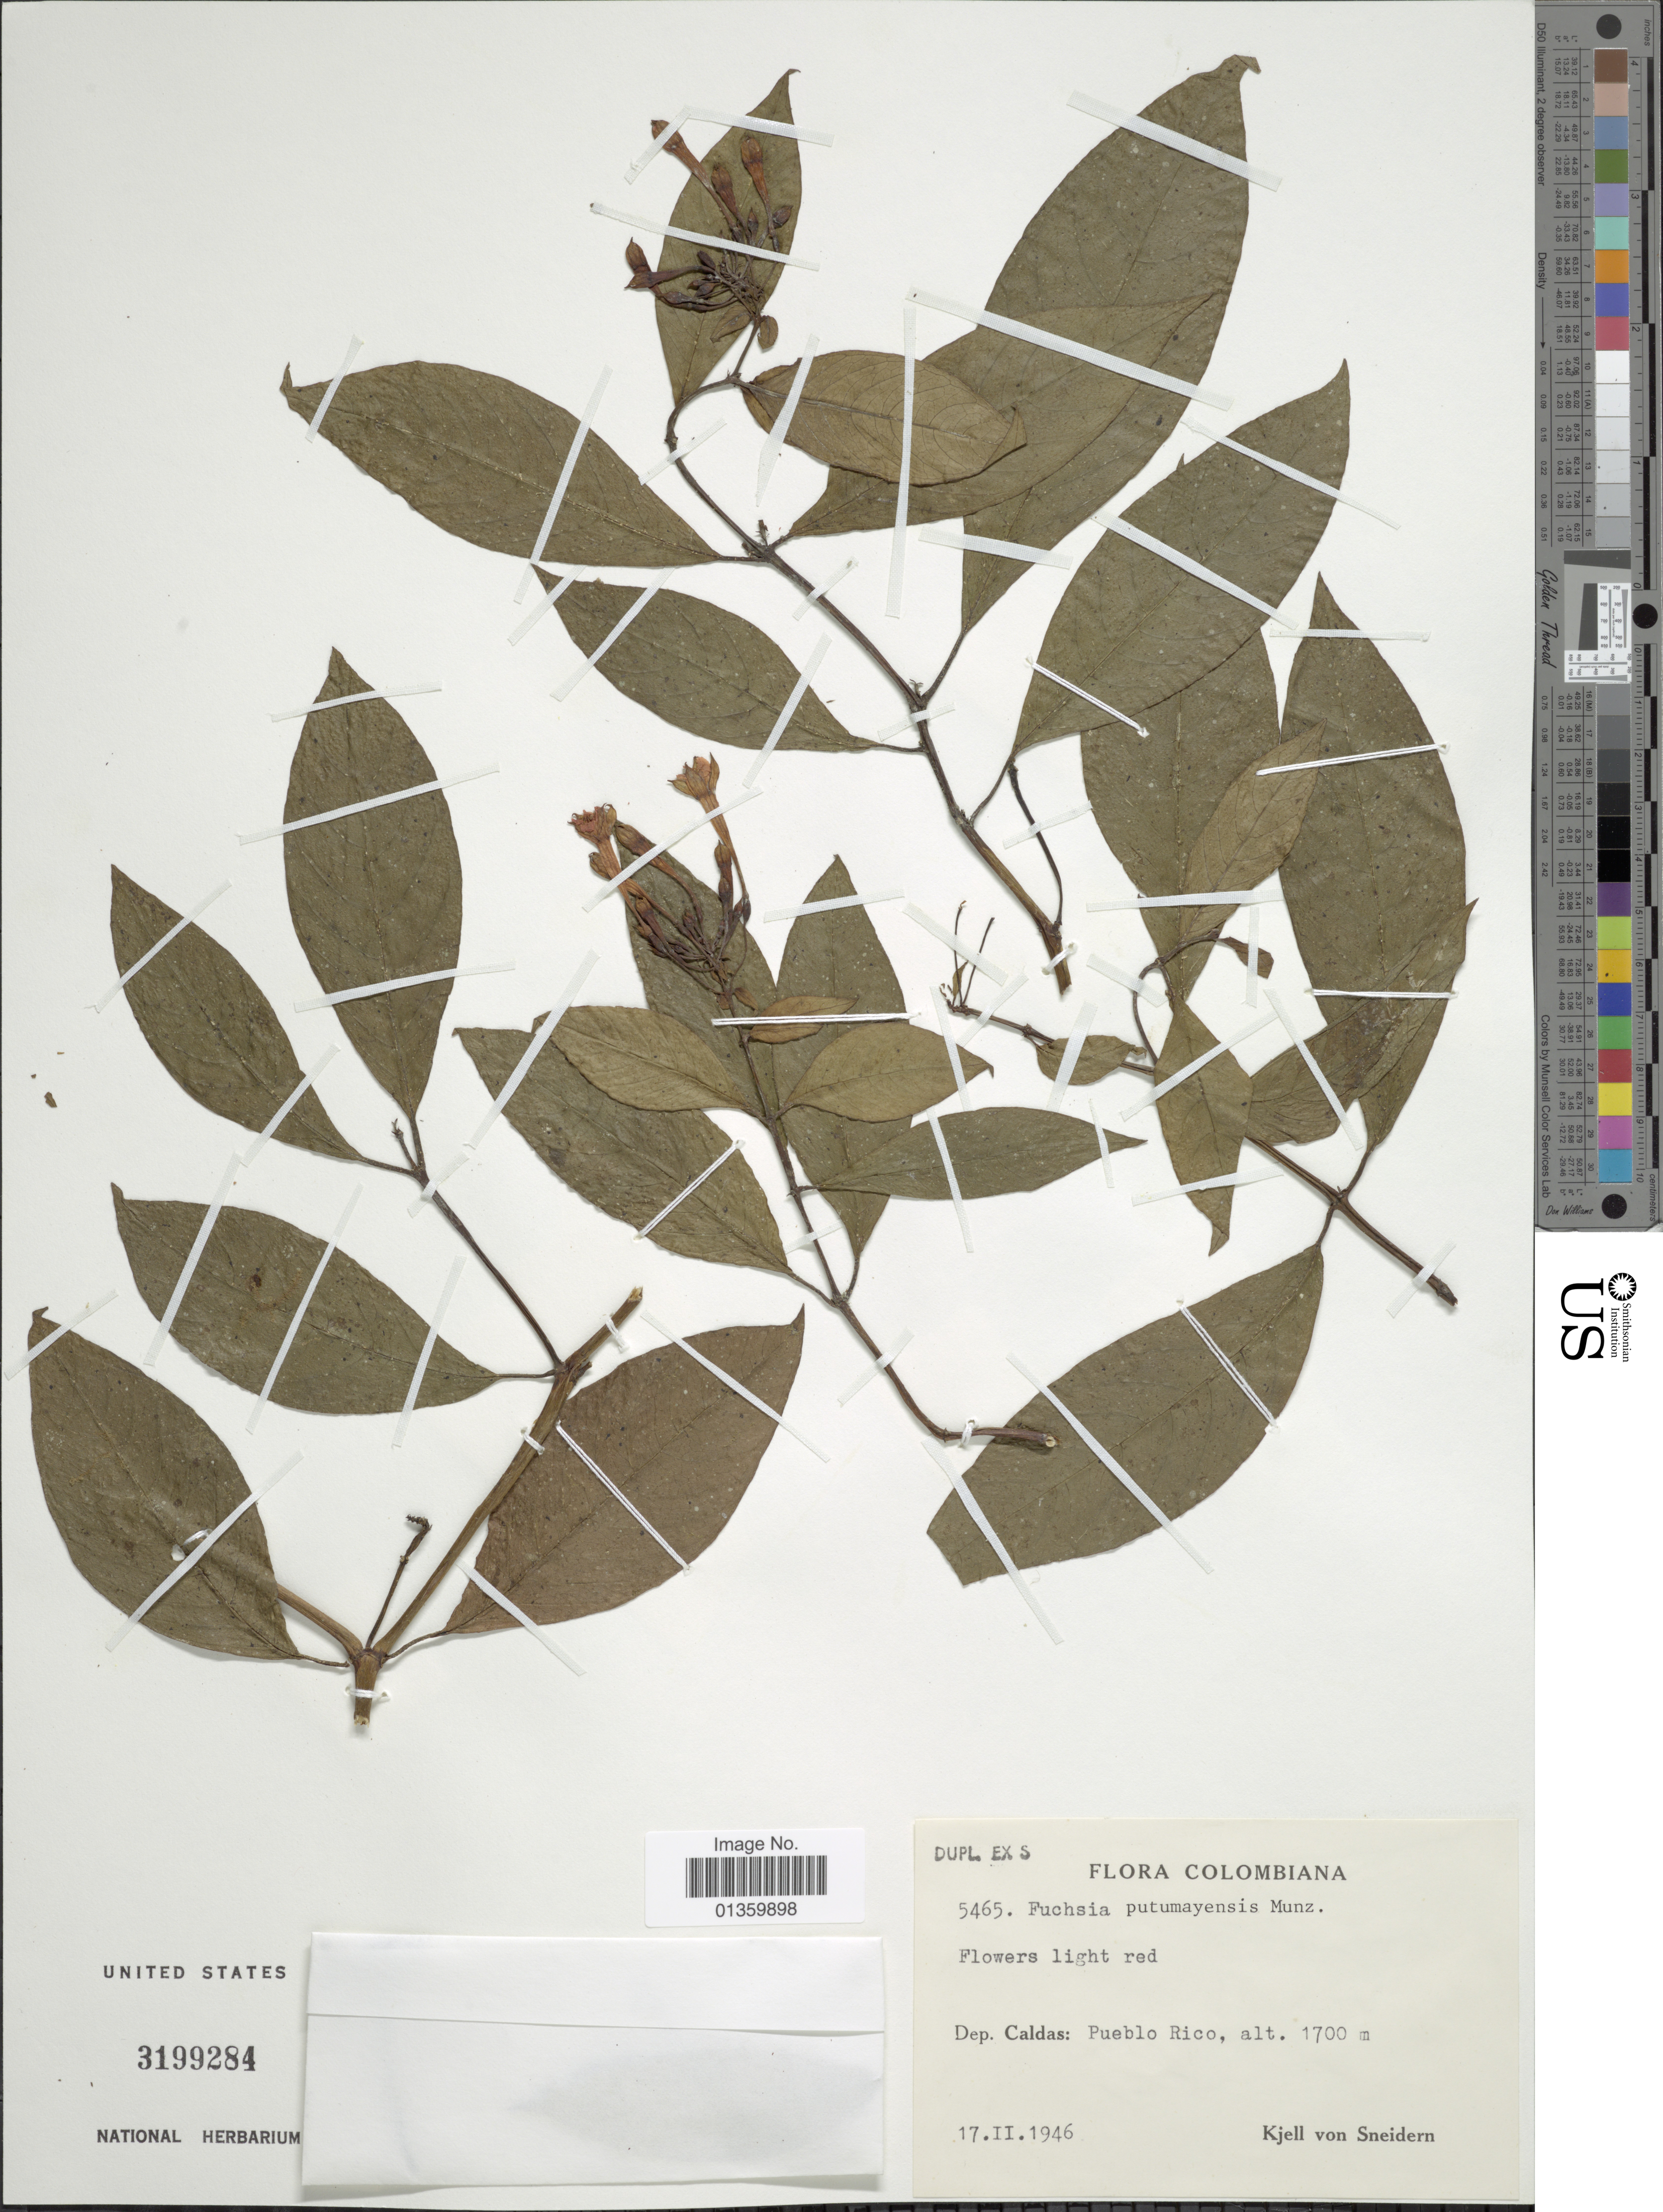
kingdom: Plantae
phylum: Tracheophyta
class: Magnoliopsida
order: Myrtales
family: Onagraceae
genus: Fuchsia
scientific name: Fuchsia putumayensis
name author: Munz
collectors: K. von Sneidern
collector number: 5465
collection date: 1946-02-17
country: Colombia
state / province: Caldas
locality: Pueblo Rico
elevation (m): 1700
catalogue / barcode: US 3199284